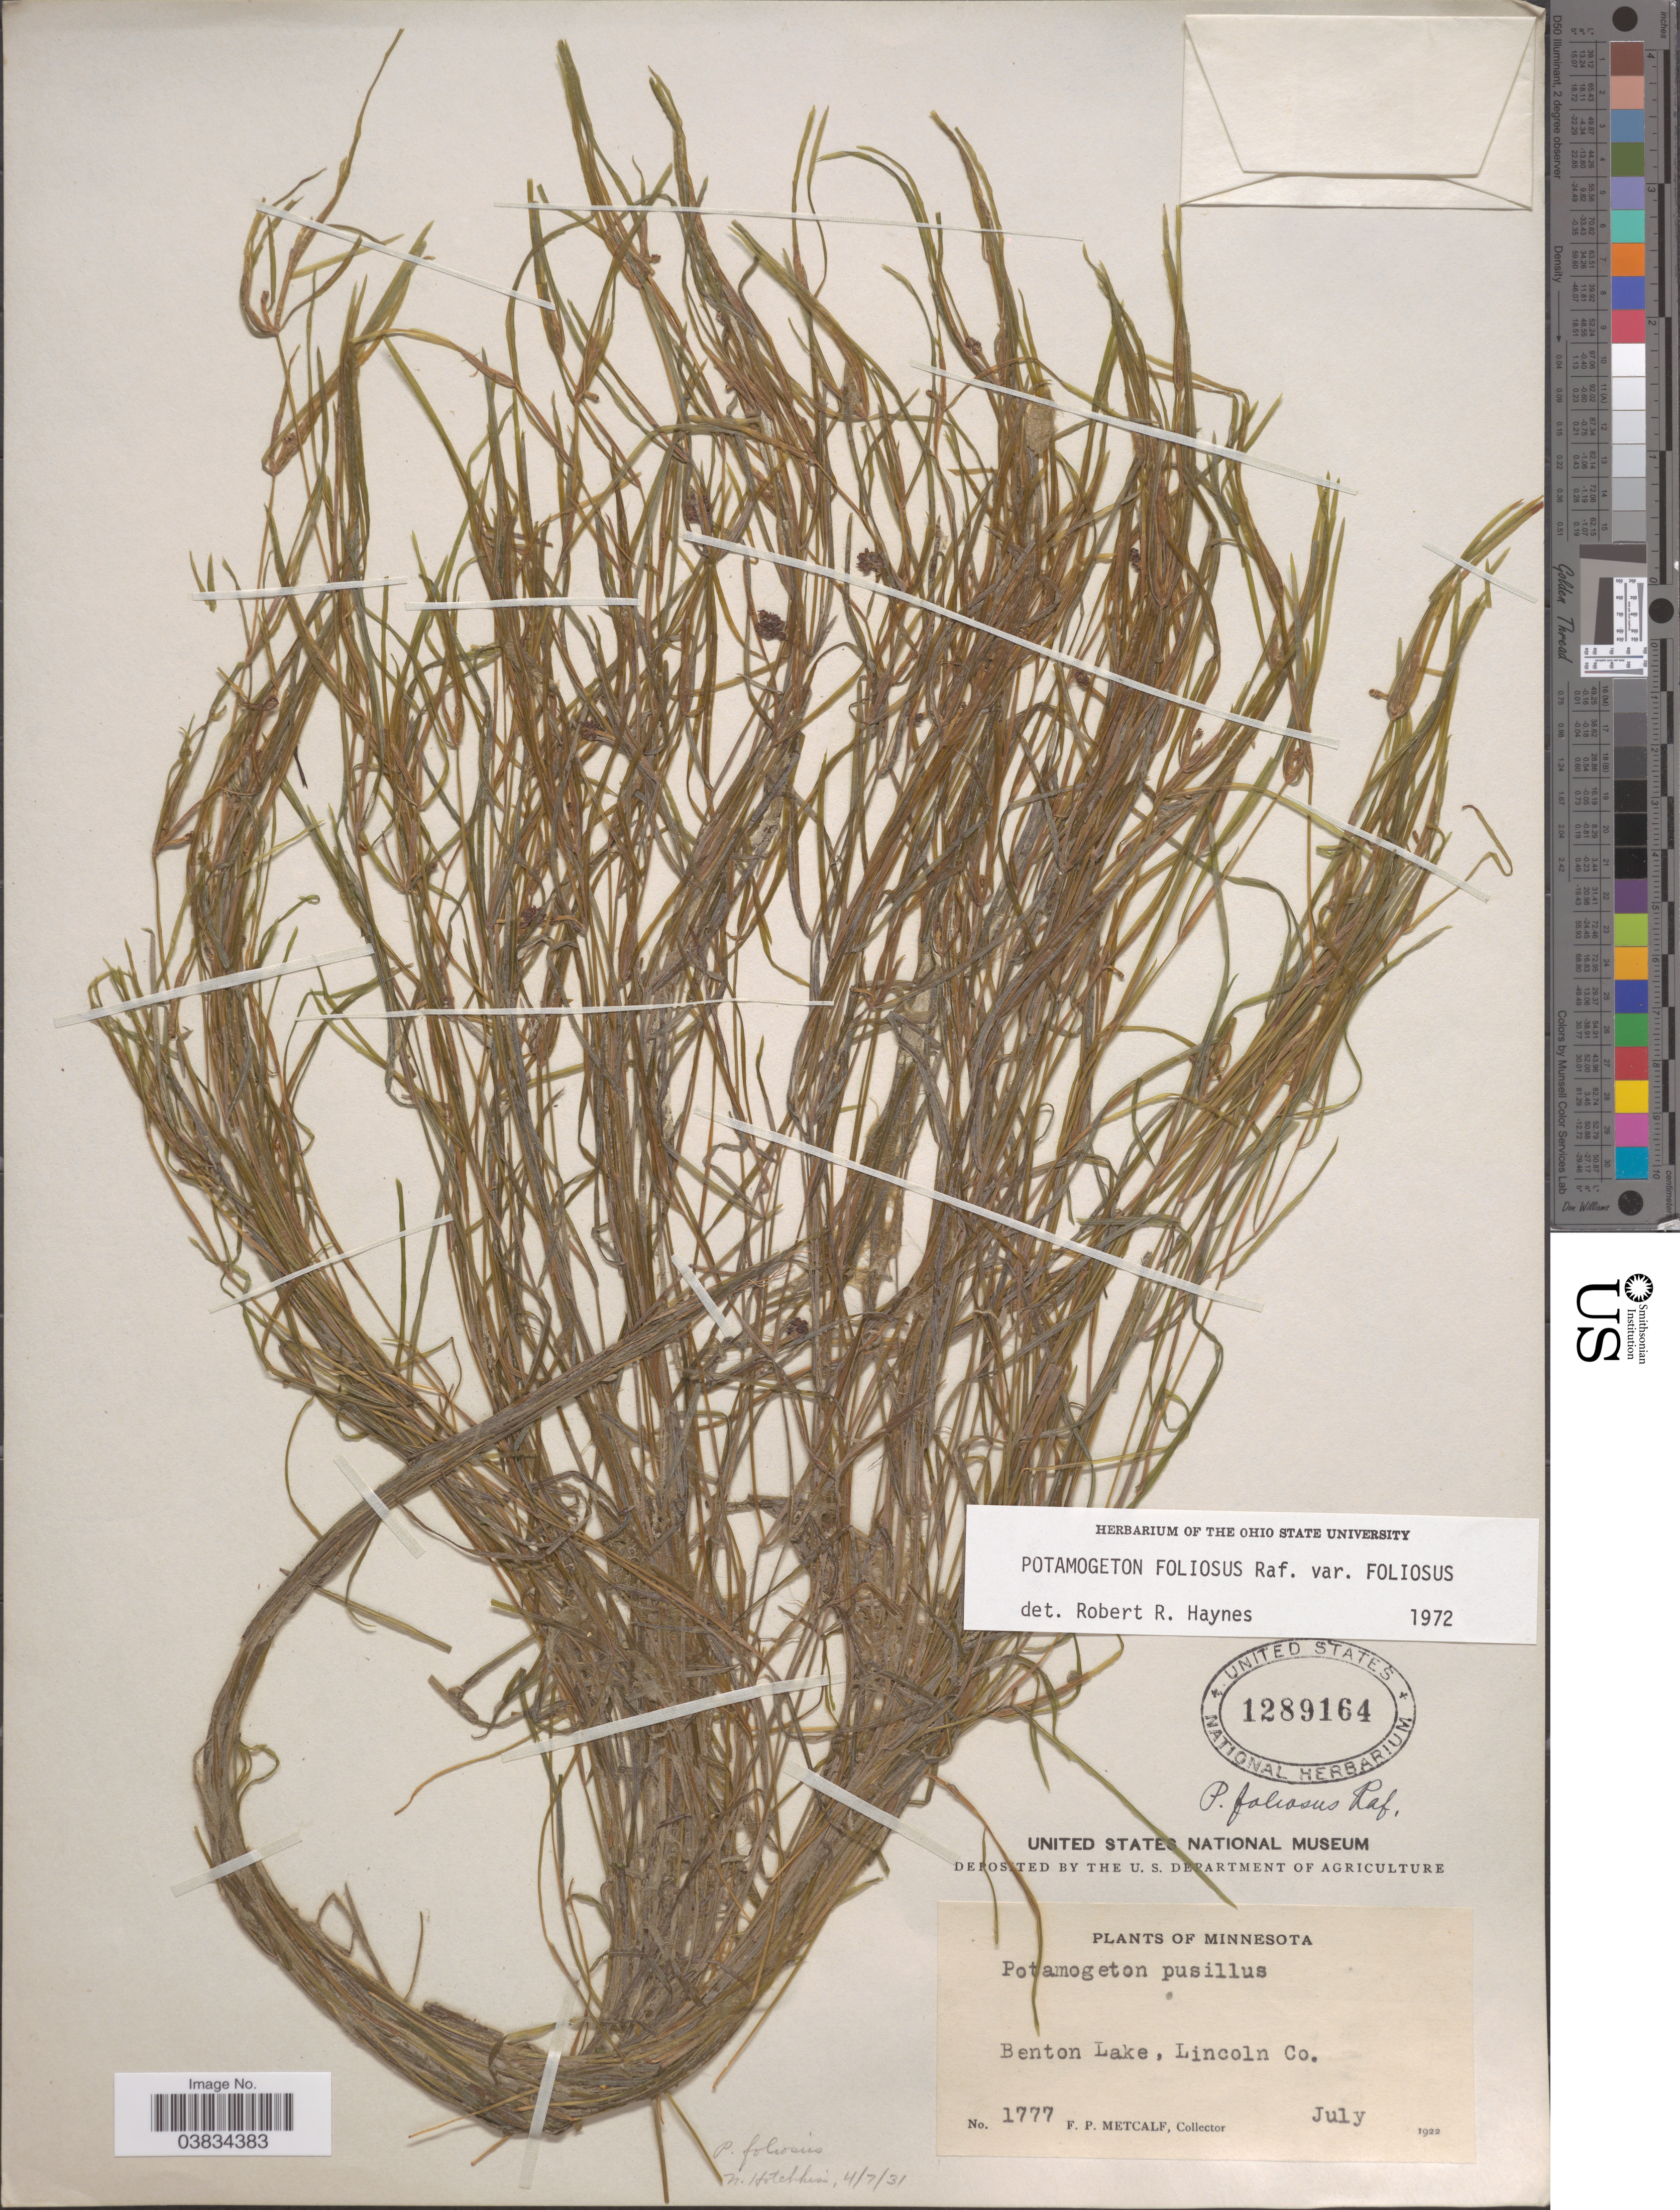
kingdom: Plantae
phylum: Tracheophyta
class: Liliopsida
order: Alismatales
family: Potamogetonaceae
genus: Potamogeton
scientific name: Potamogeton foliosus var. foliosus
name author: Raf.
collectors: F. Metcalf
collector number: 1777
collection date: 1922-07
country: United States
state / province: Minnesota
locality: Benton Lake, Lincoln Co.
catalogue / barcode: US 1289164